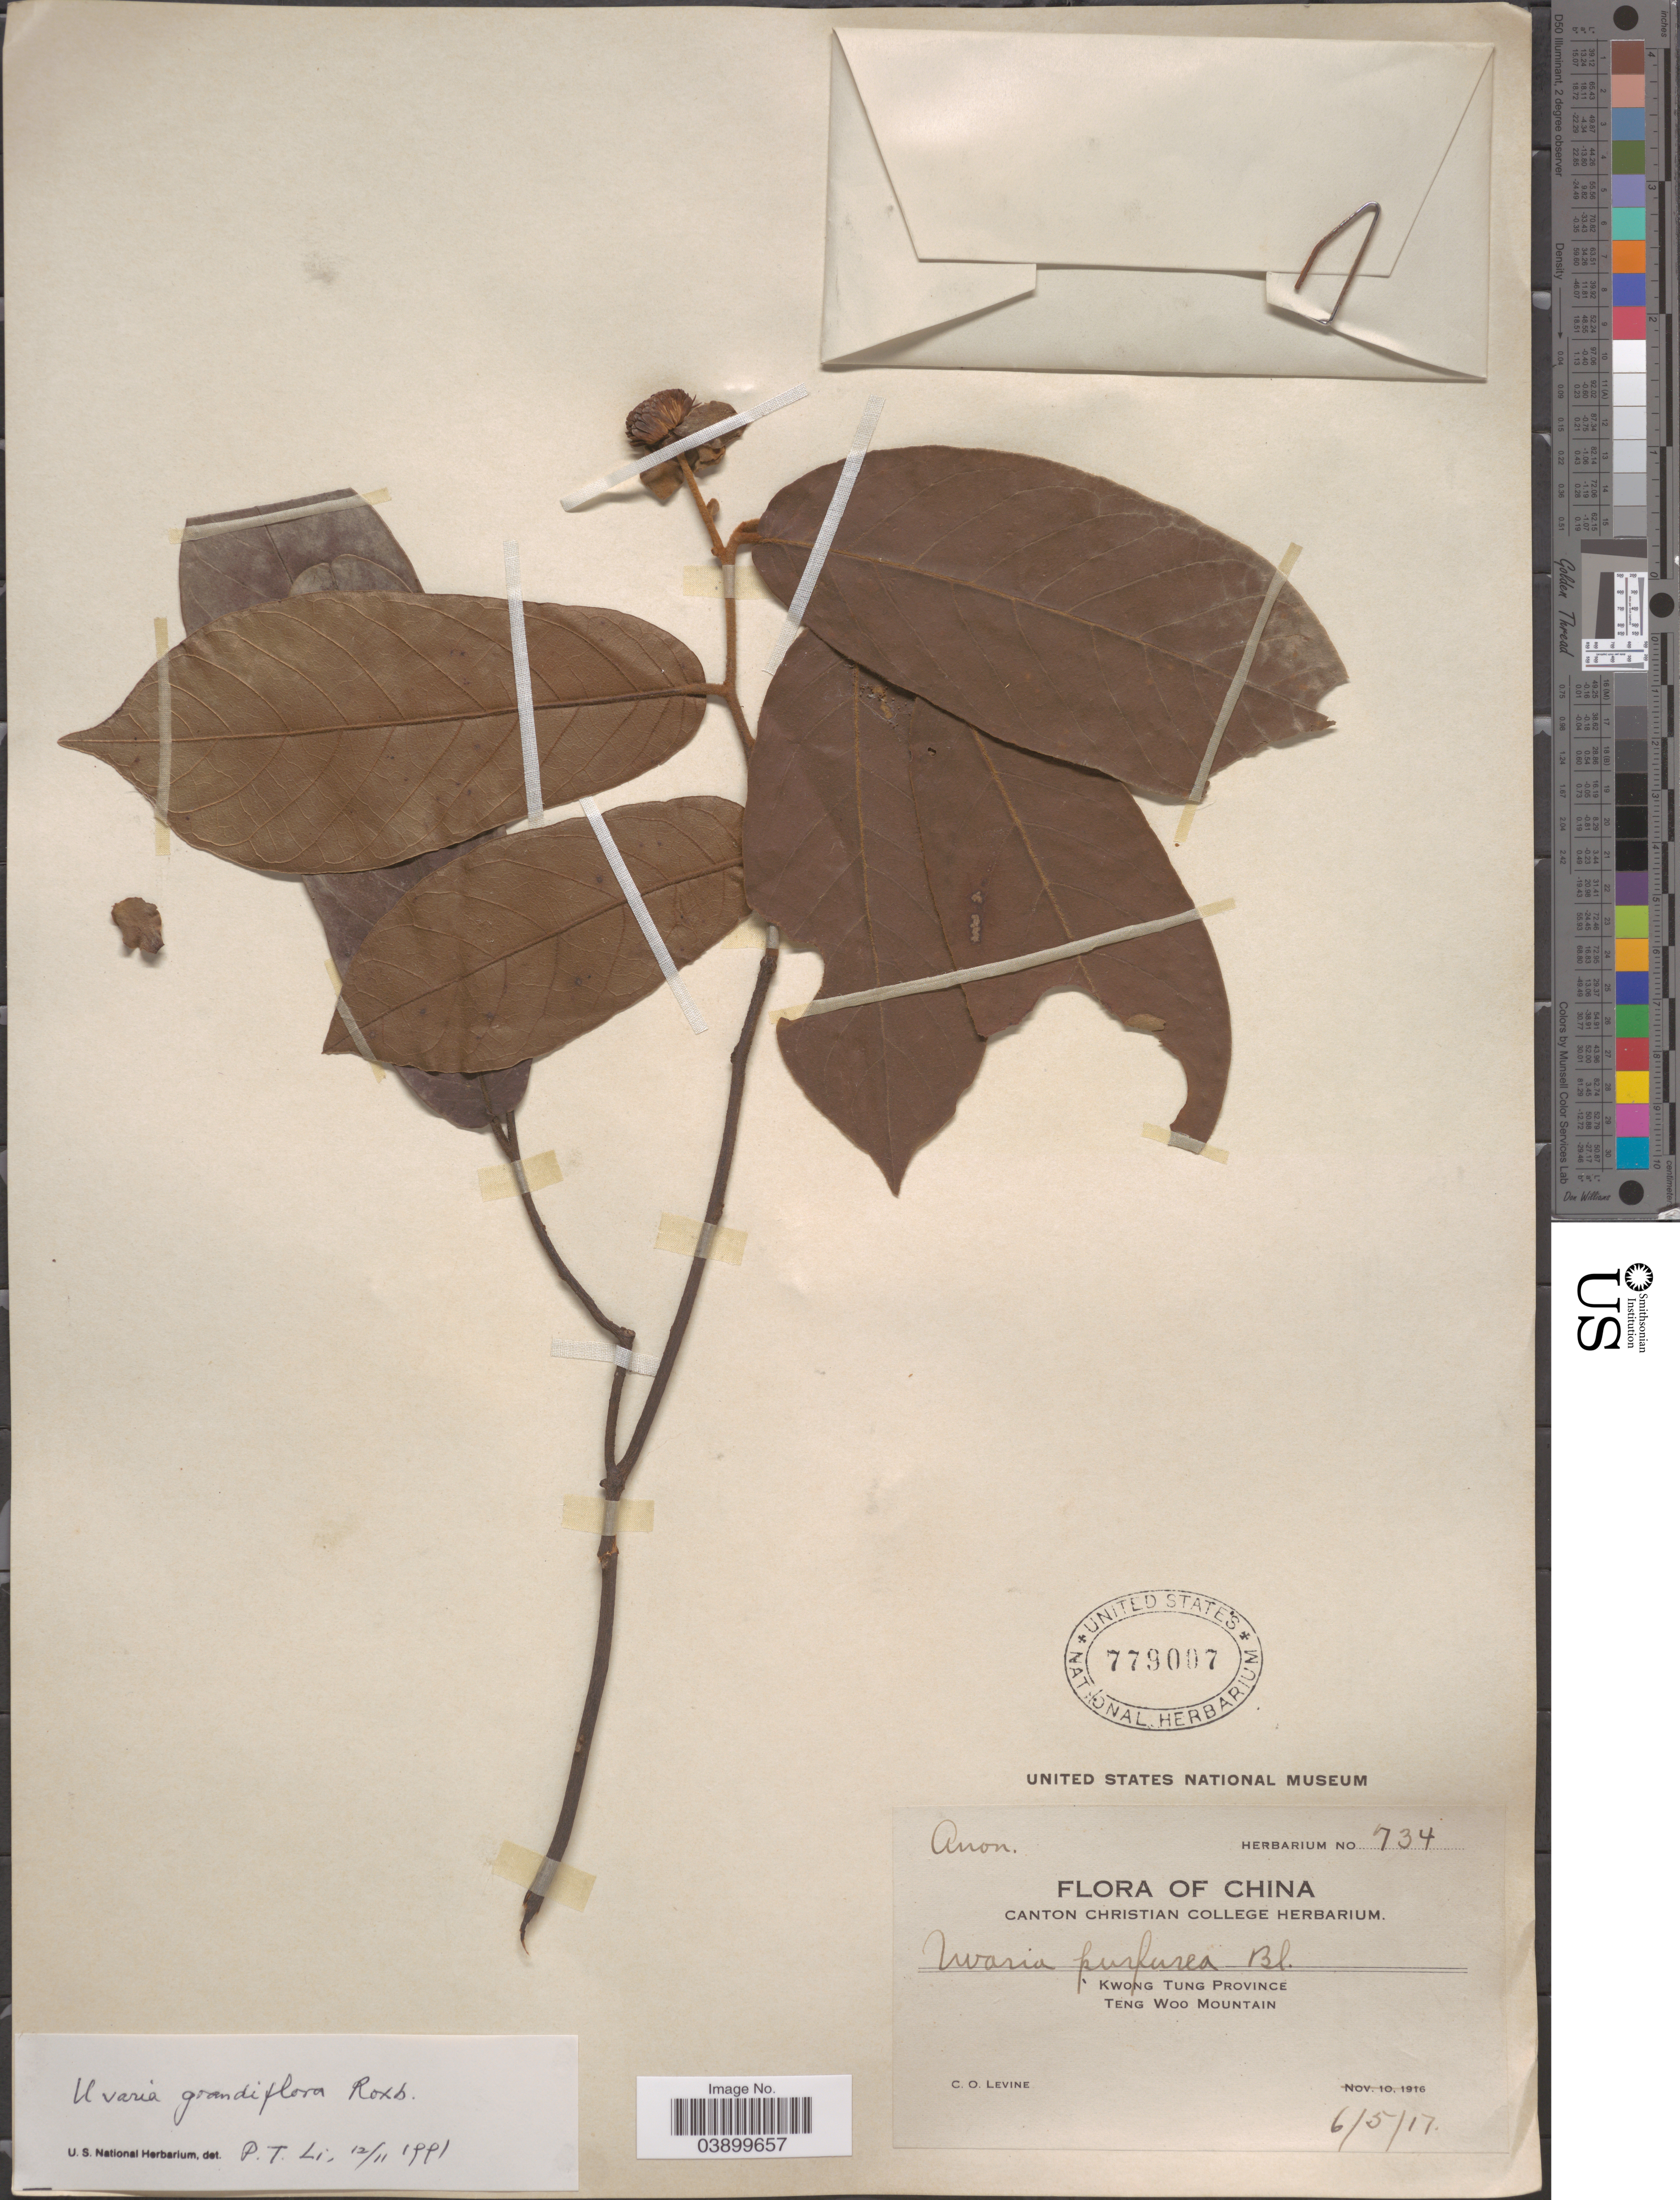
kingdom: Plantae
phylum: Tracheophyta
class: Magnoliopsida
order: Magnoliales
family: Annonaceae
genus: Uvaria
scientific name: Uvaria purpurea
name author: Blume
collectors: C. O. Levine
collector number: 734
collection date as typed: Transcribed d/m/y: 6/5/17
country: China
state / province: Guangdong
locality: Kwong Tung Province. Teng Woo Mountain.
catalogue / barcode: US 779007